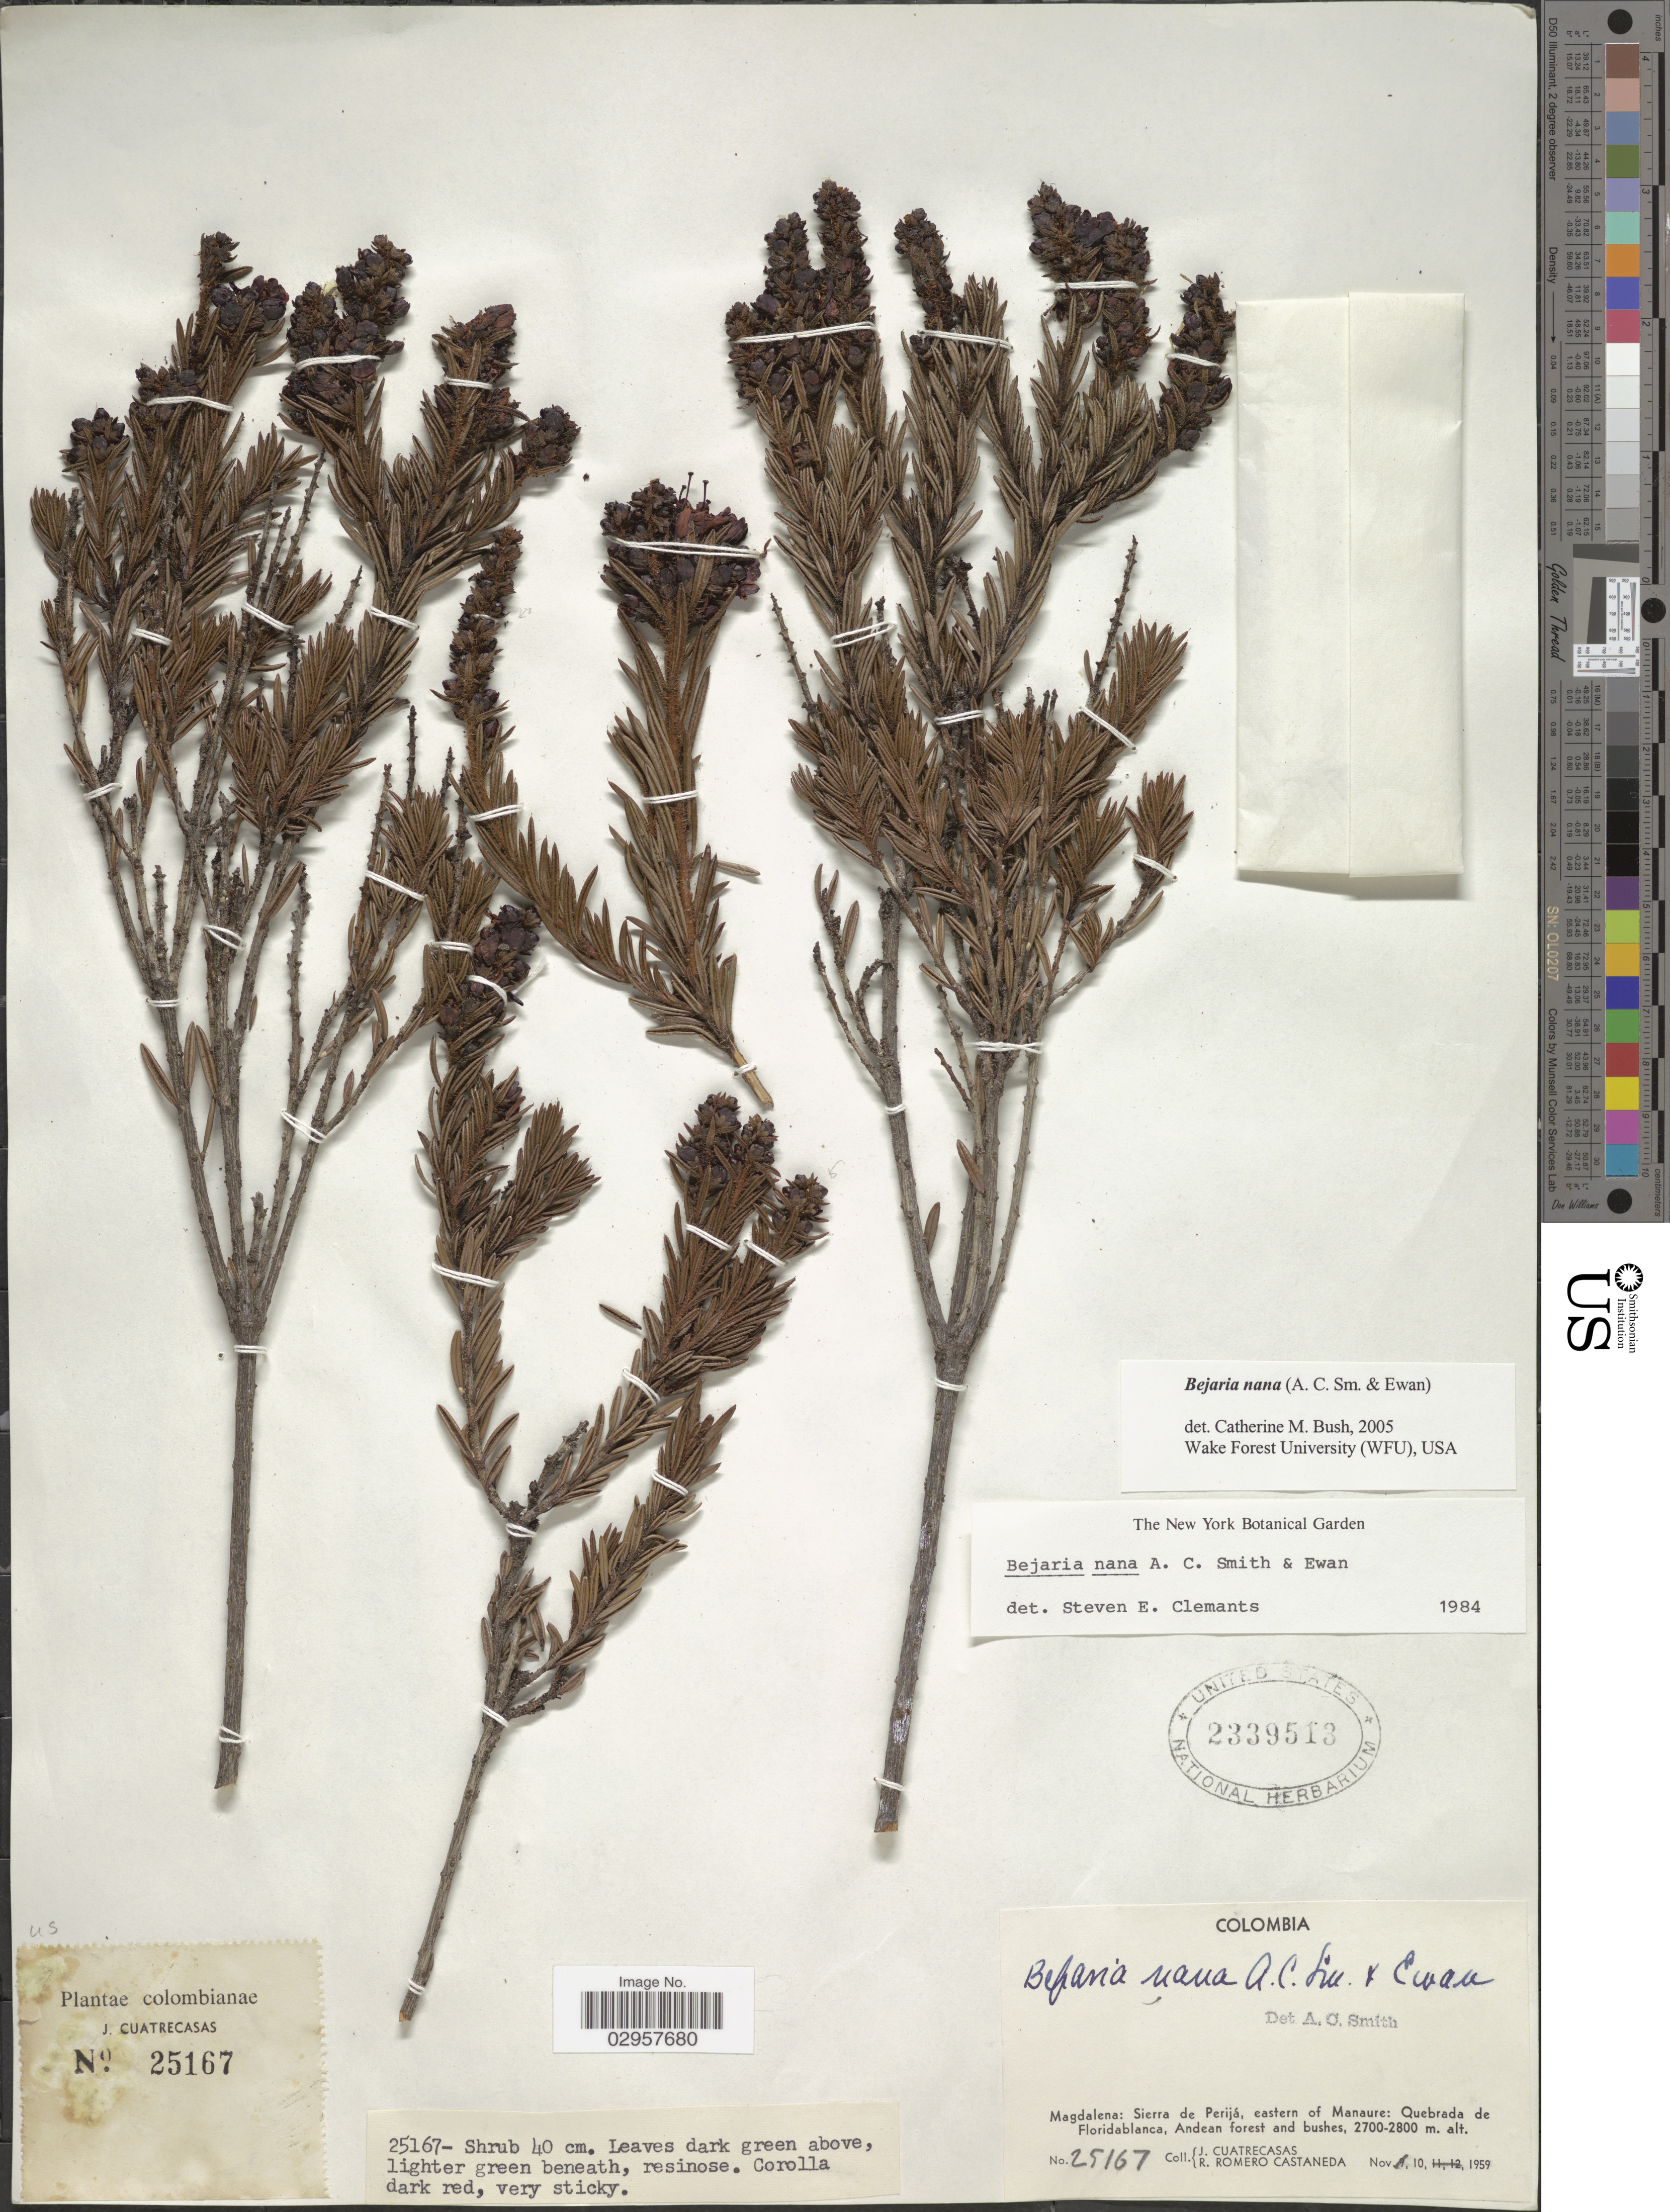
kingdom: Plantae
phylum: Tracheophyta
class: Magnoliopsida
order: Ericales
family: Ericaceae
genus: Bejaria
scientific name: Bejaria nana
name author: A.C. Sm. & Ewan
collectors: J. Cuatrecasas & R. Romero Castañeda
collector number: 25167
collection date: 1959-11-10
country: Colombia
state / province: Magdalena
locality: Sierra de Perijá, eastern slope of Manaure: Quebrada de Floridablanca, Andean forest and bushes.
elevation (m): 2700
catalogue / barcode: US 2339513